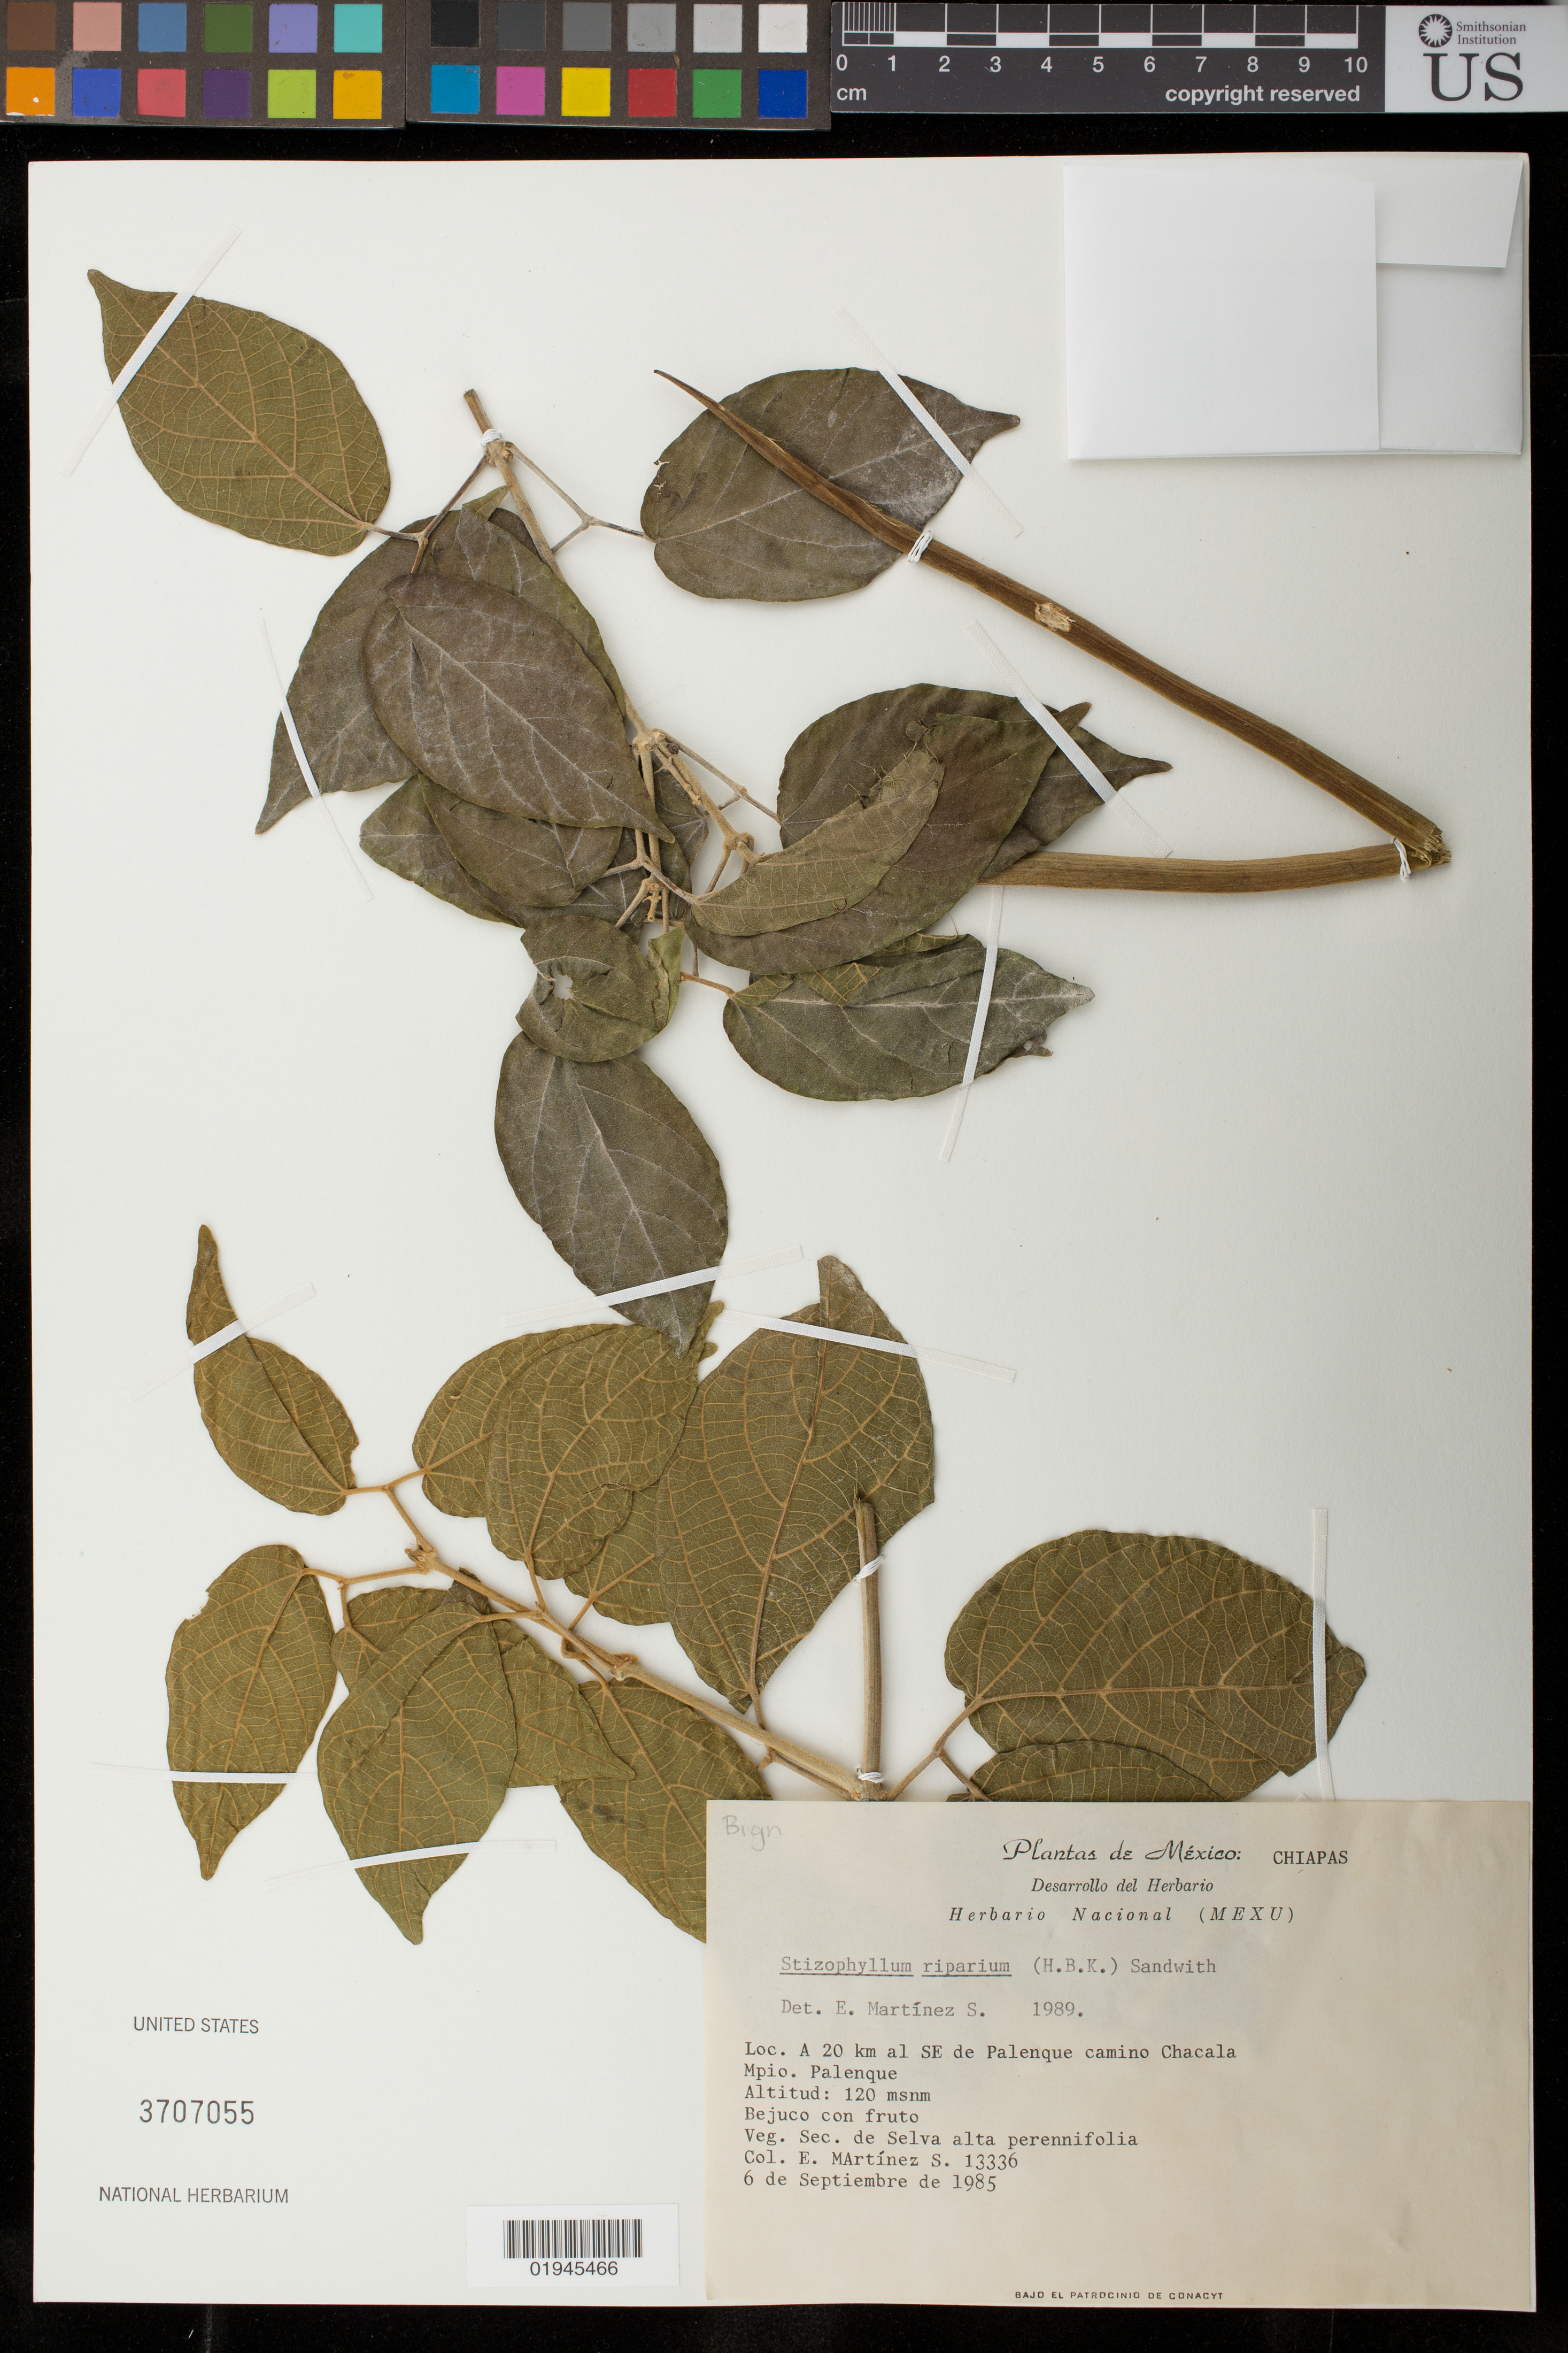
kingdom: Plantae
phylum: Tracheophyta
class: Magnoliopsida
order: Lamiales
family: Bignoniaceae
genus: Stizophyllum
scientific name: Stizophyllum riparium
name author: (Kunth) Sandwith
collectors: E. M. Martínez S.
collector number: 13336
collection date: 1985-09-06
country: Mexico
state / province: Chiapas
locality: A 20 km al SE de Palenque camino Chacala; Mpio. Palenque.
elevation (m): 120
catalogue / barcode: US 3707055